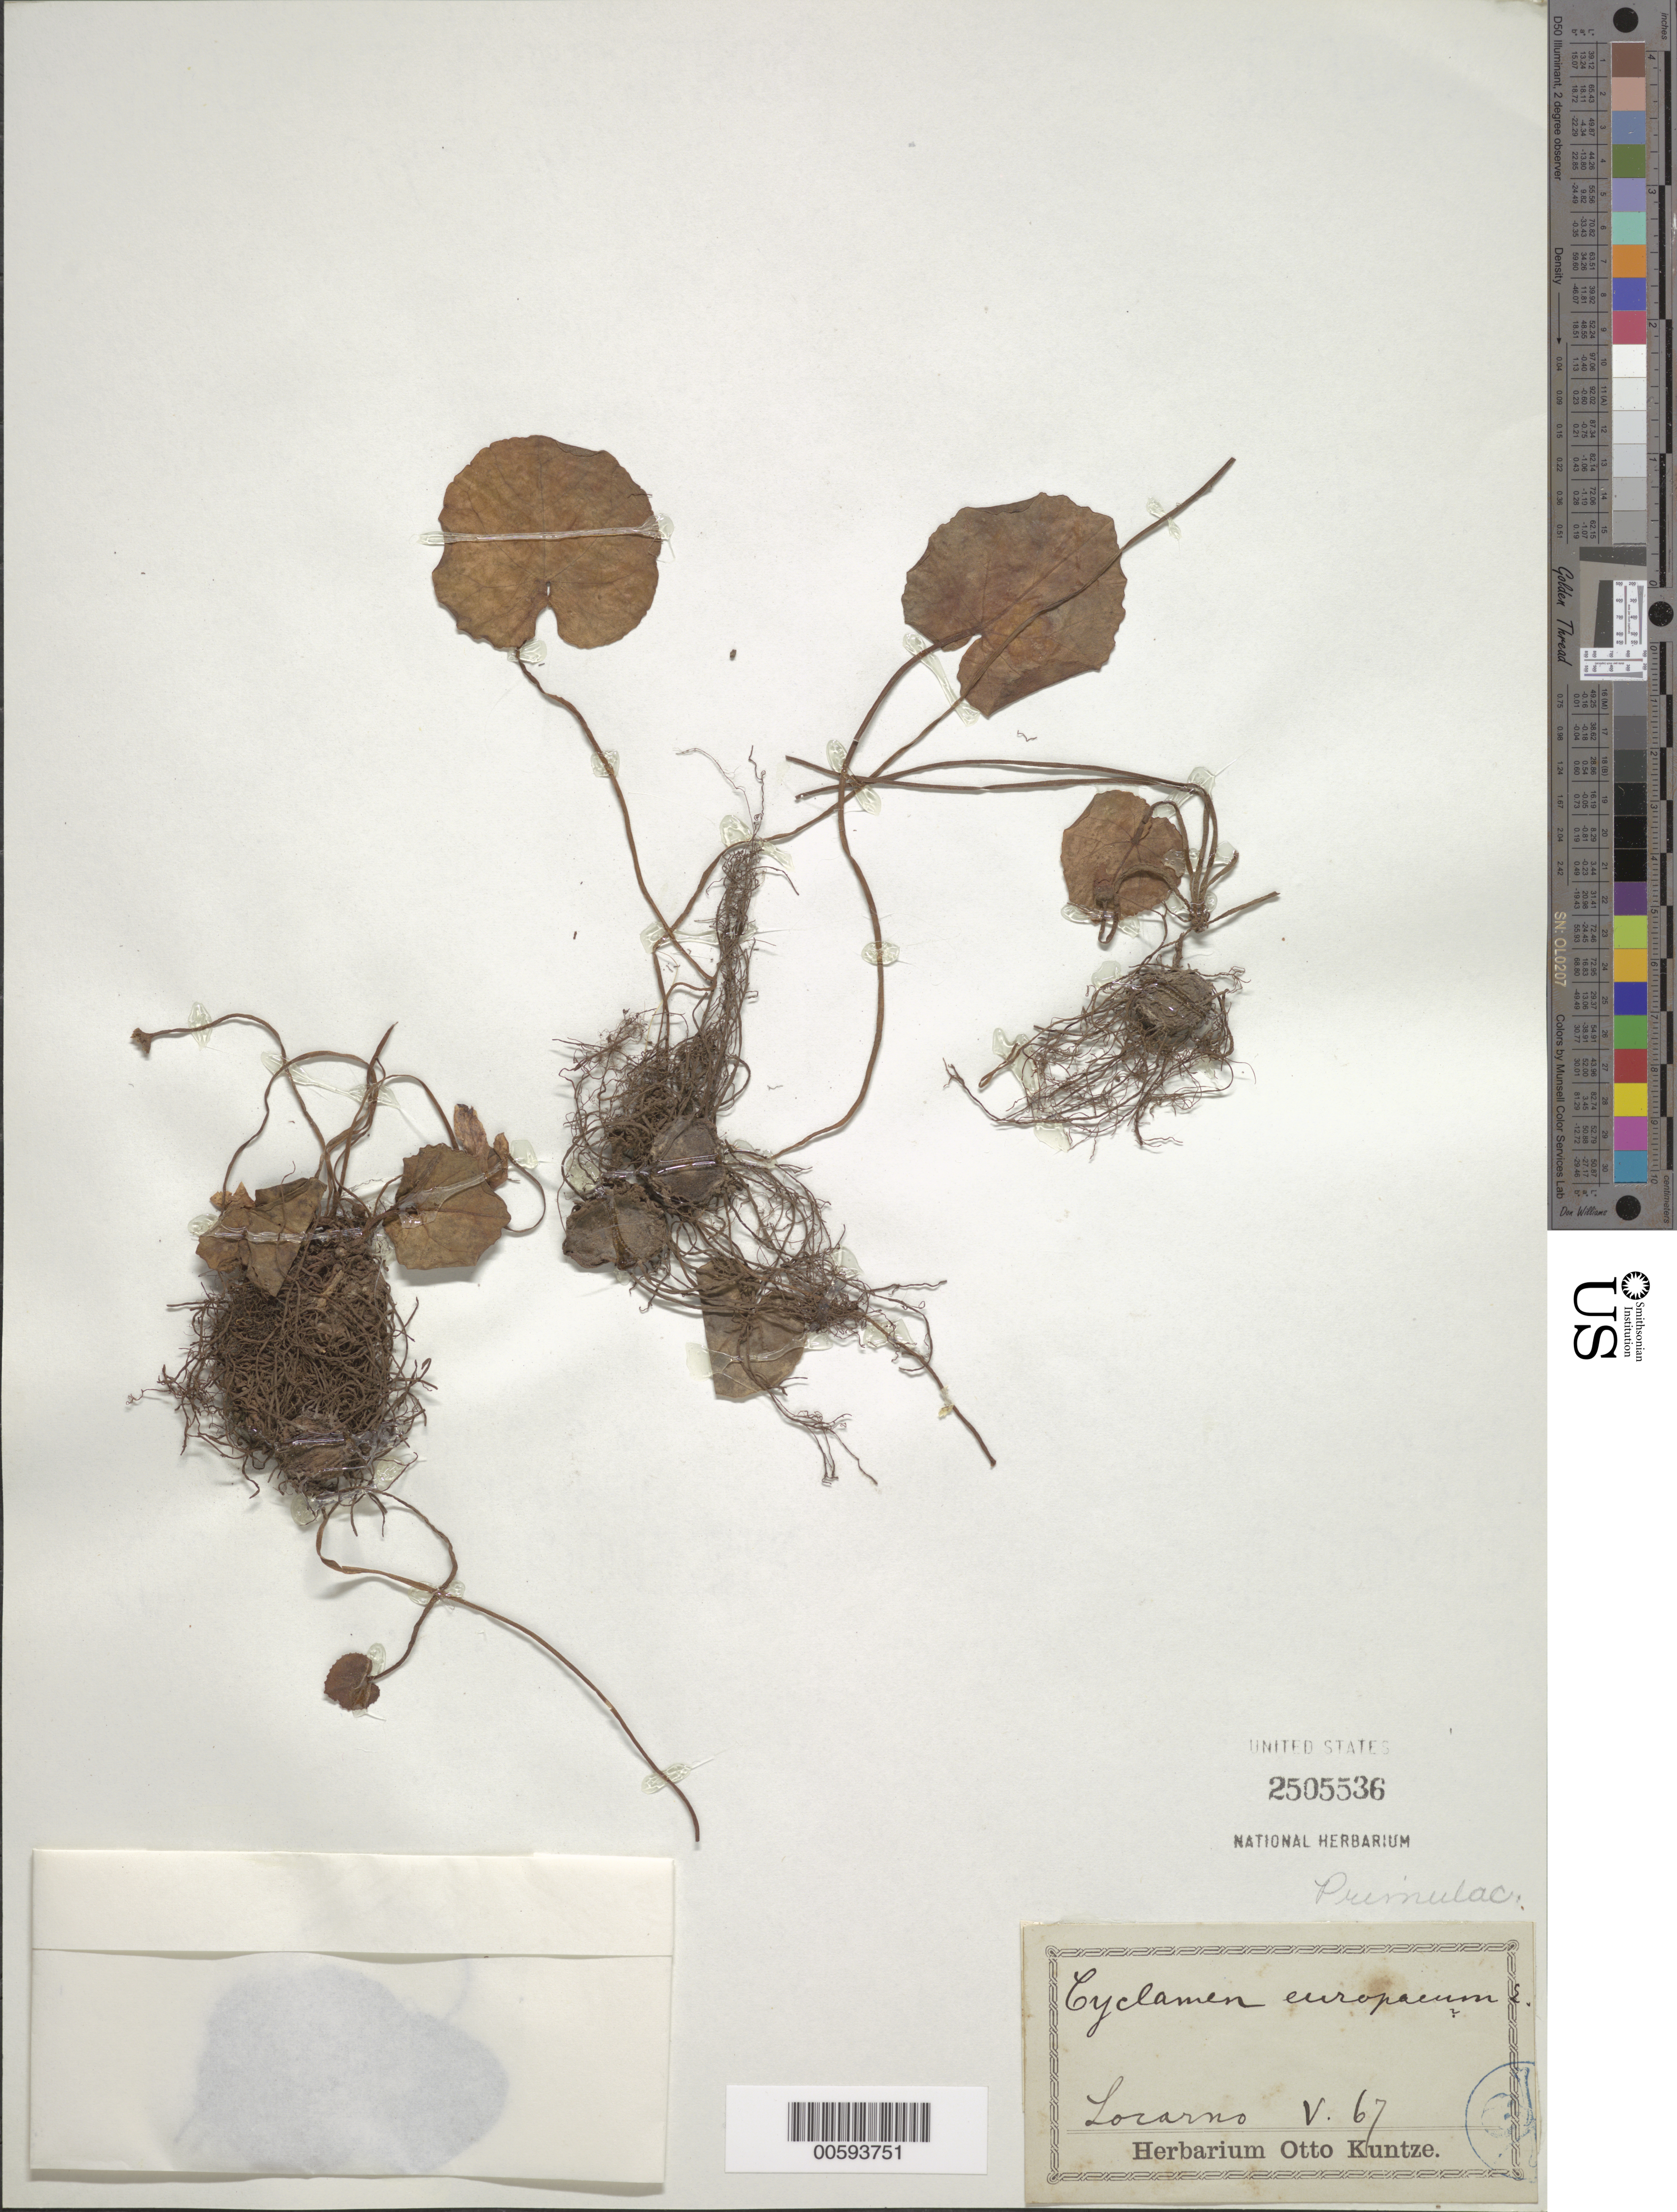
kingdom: Plantae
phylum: Tracheophyta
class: Magnoliopsida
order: Ericales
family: Primulaceae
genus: Cyclamen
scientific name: Cyclamen europaeum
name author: L.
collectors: C.E.O. Kuntze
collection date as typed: May 1867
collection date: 1867-05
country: Switzerland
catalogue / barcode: US 2505536